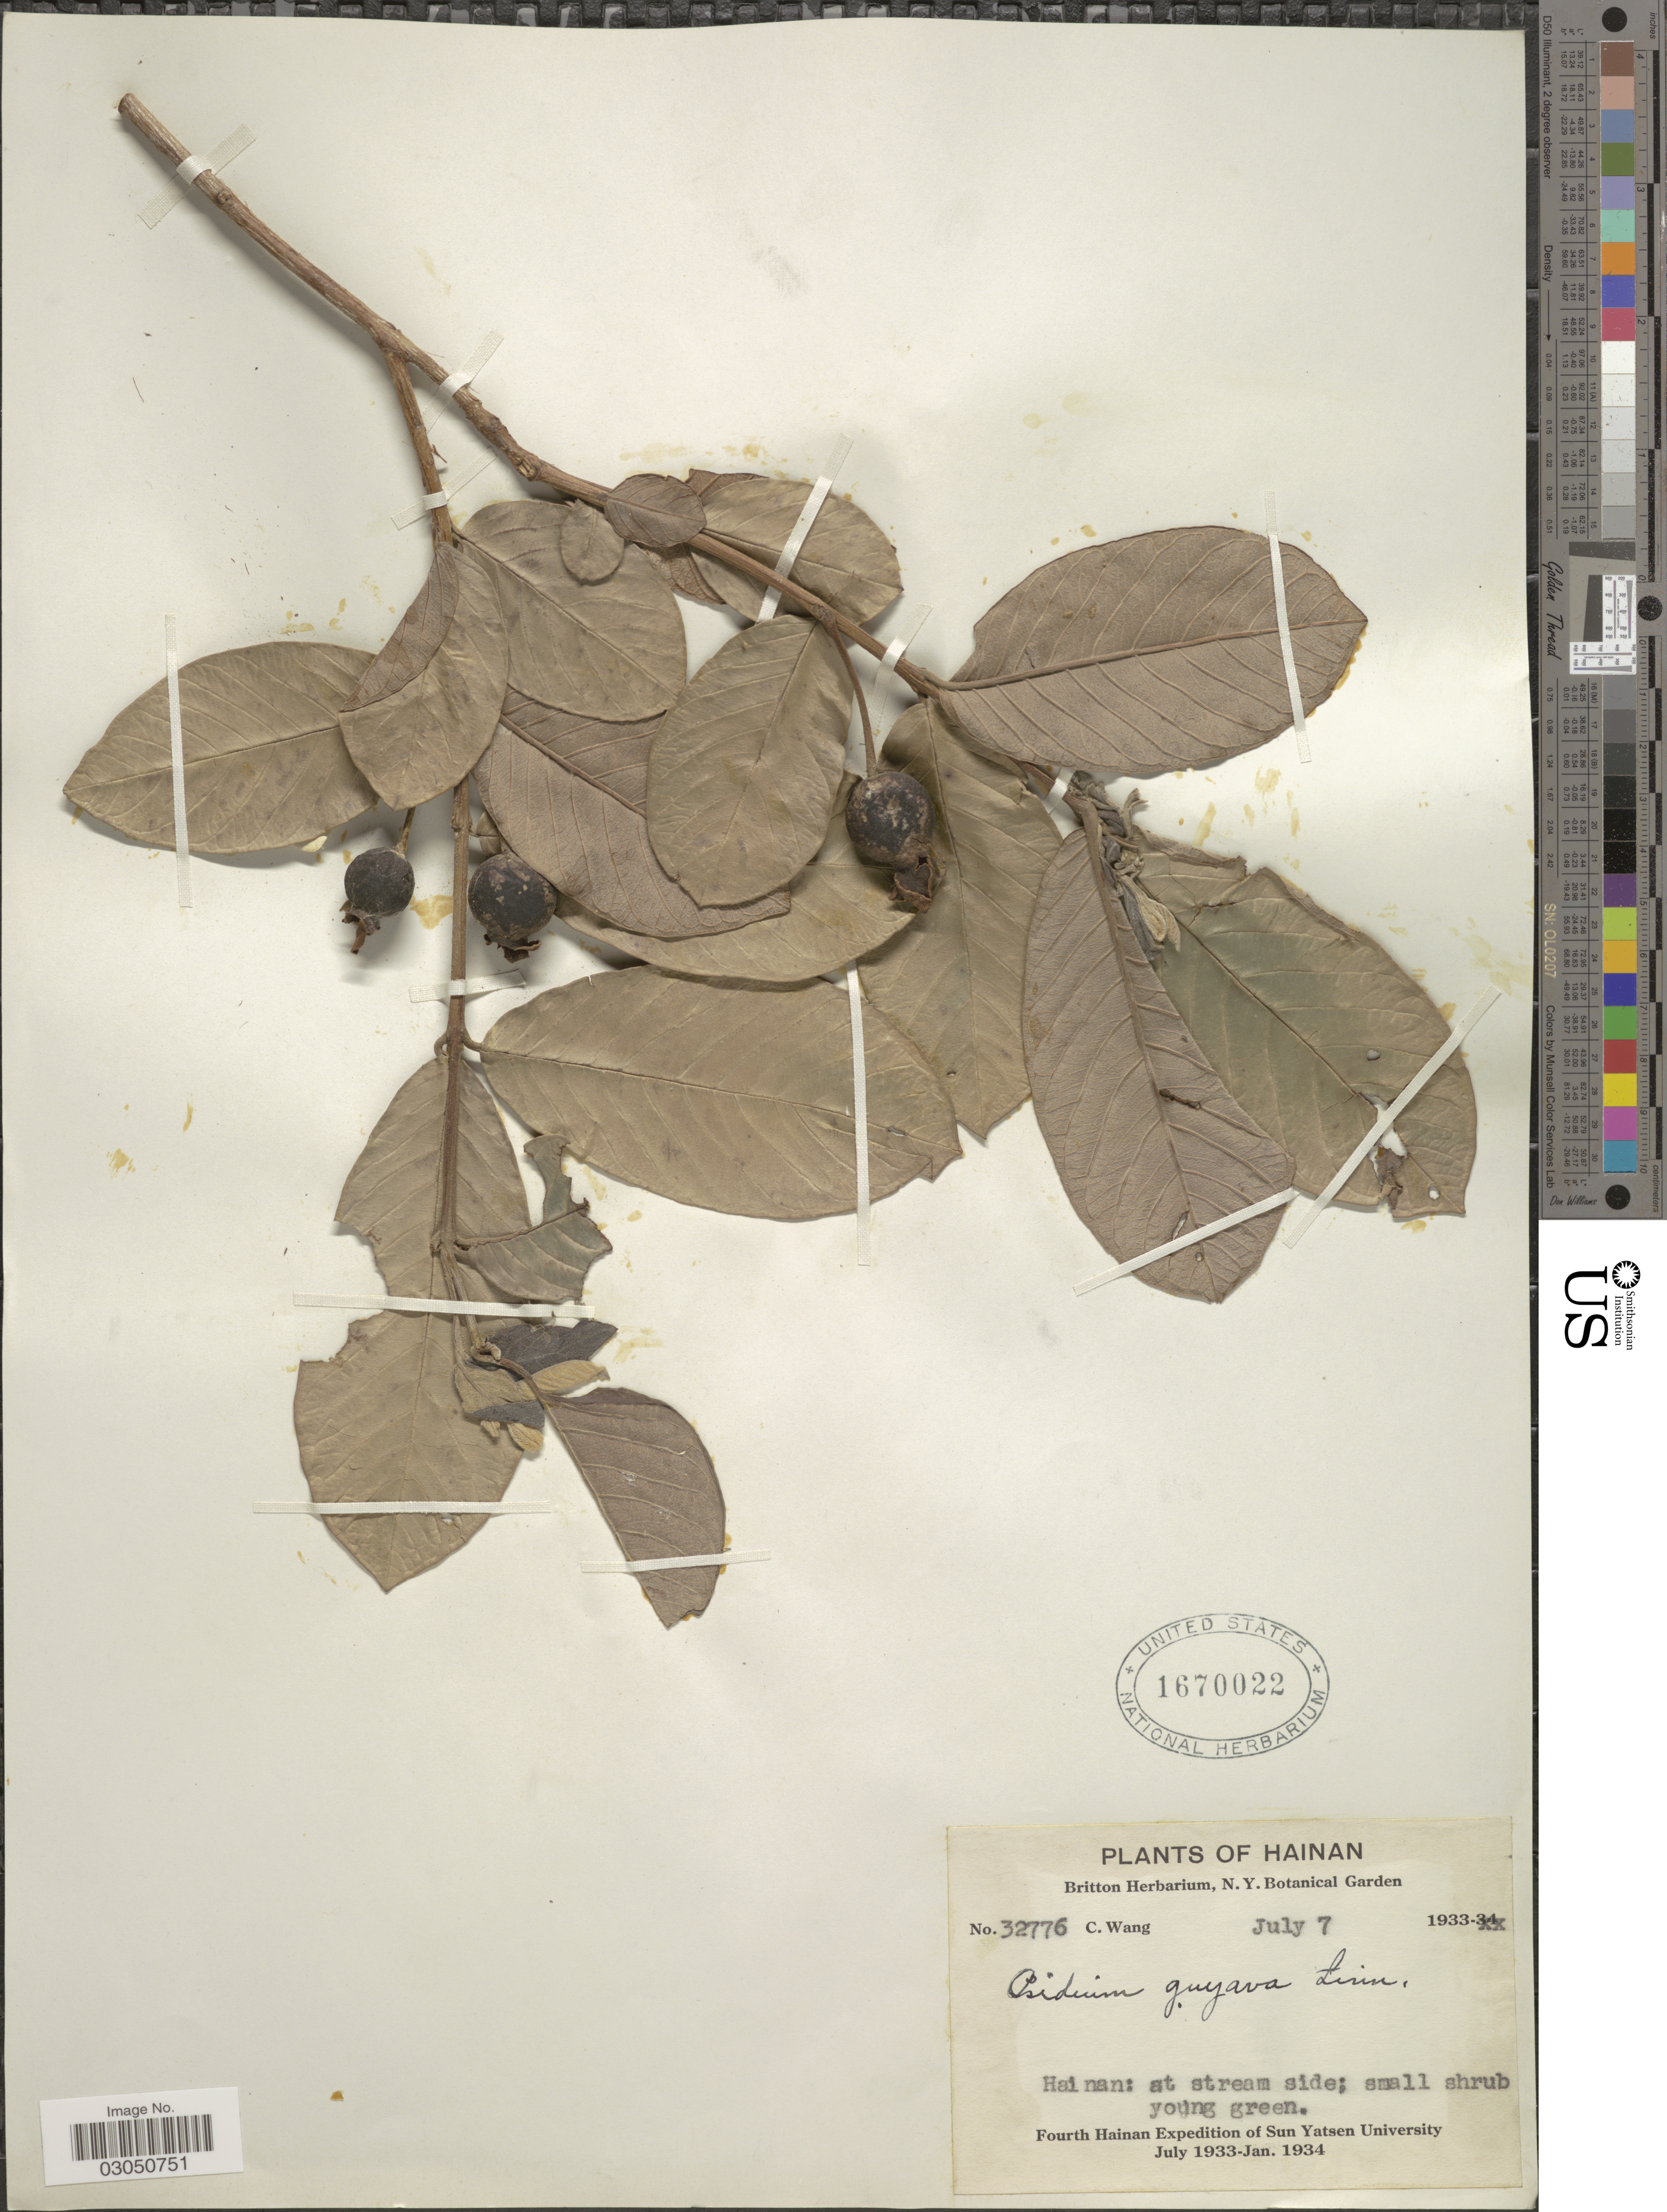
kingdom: Plantae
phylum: Tracheophyta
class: Magnoliopsida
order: Myrtales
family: Myrtaceae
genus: Psidium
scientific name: Psidium guajava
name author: L.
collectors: C. Wang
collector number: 32776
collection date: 1933-07-07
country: China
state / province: Hainan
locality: At stream side.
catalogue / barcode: US 1670022